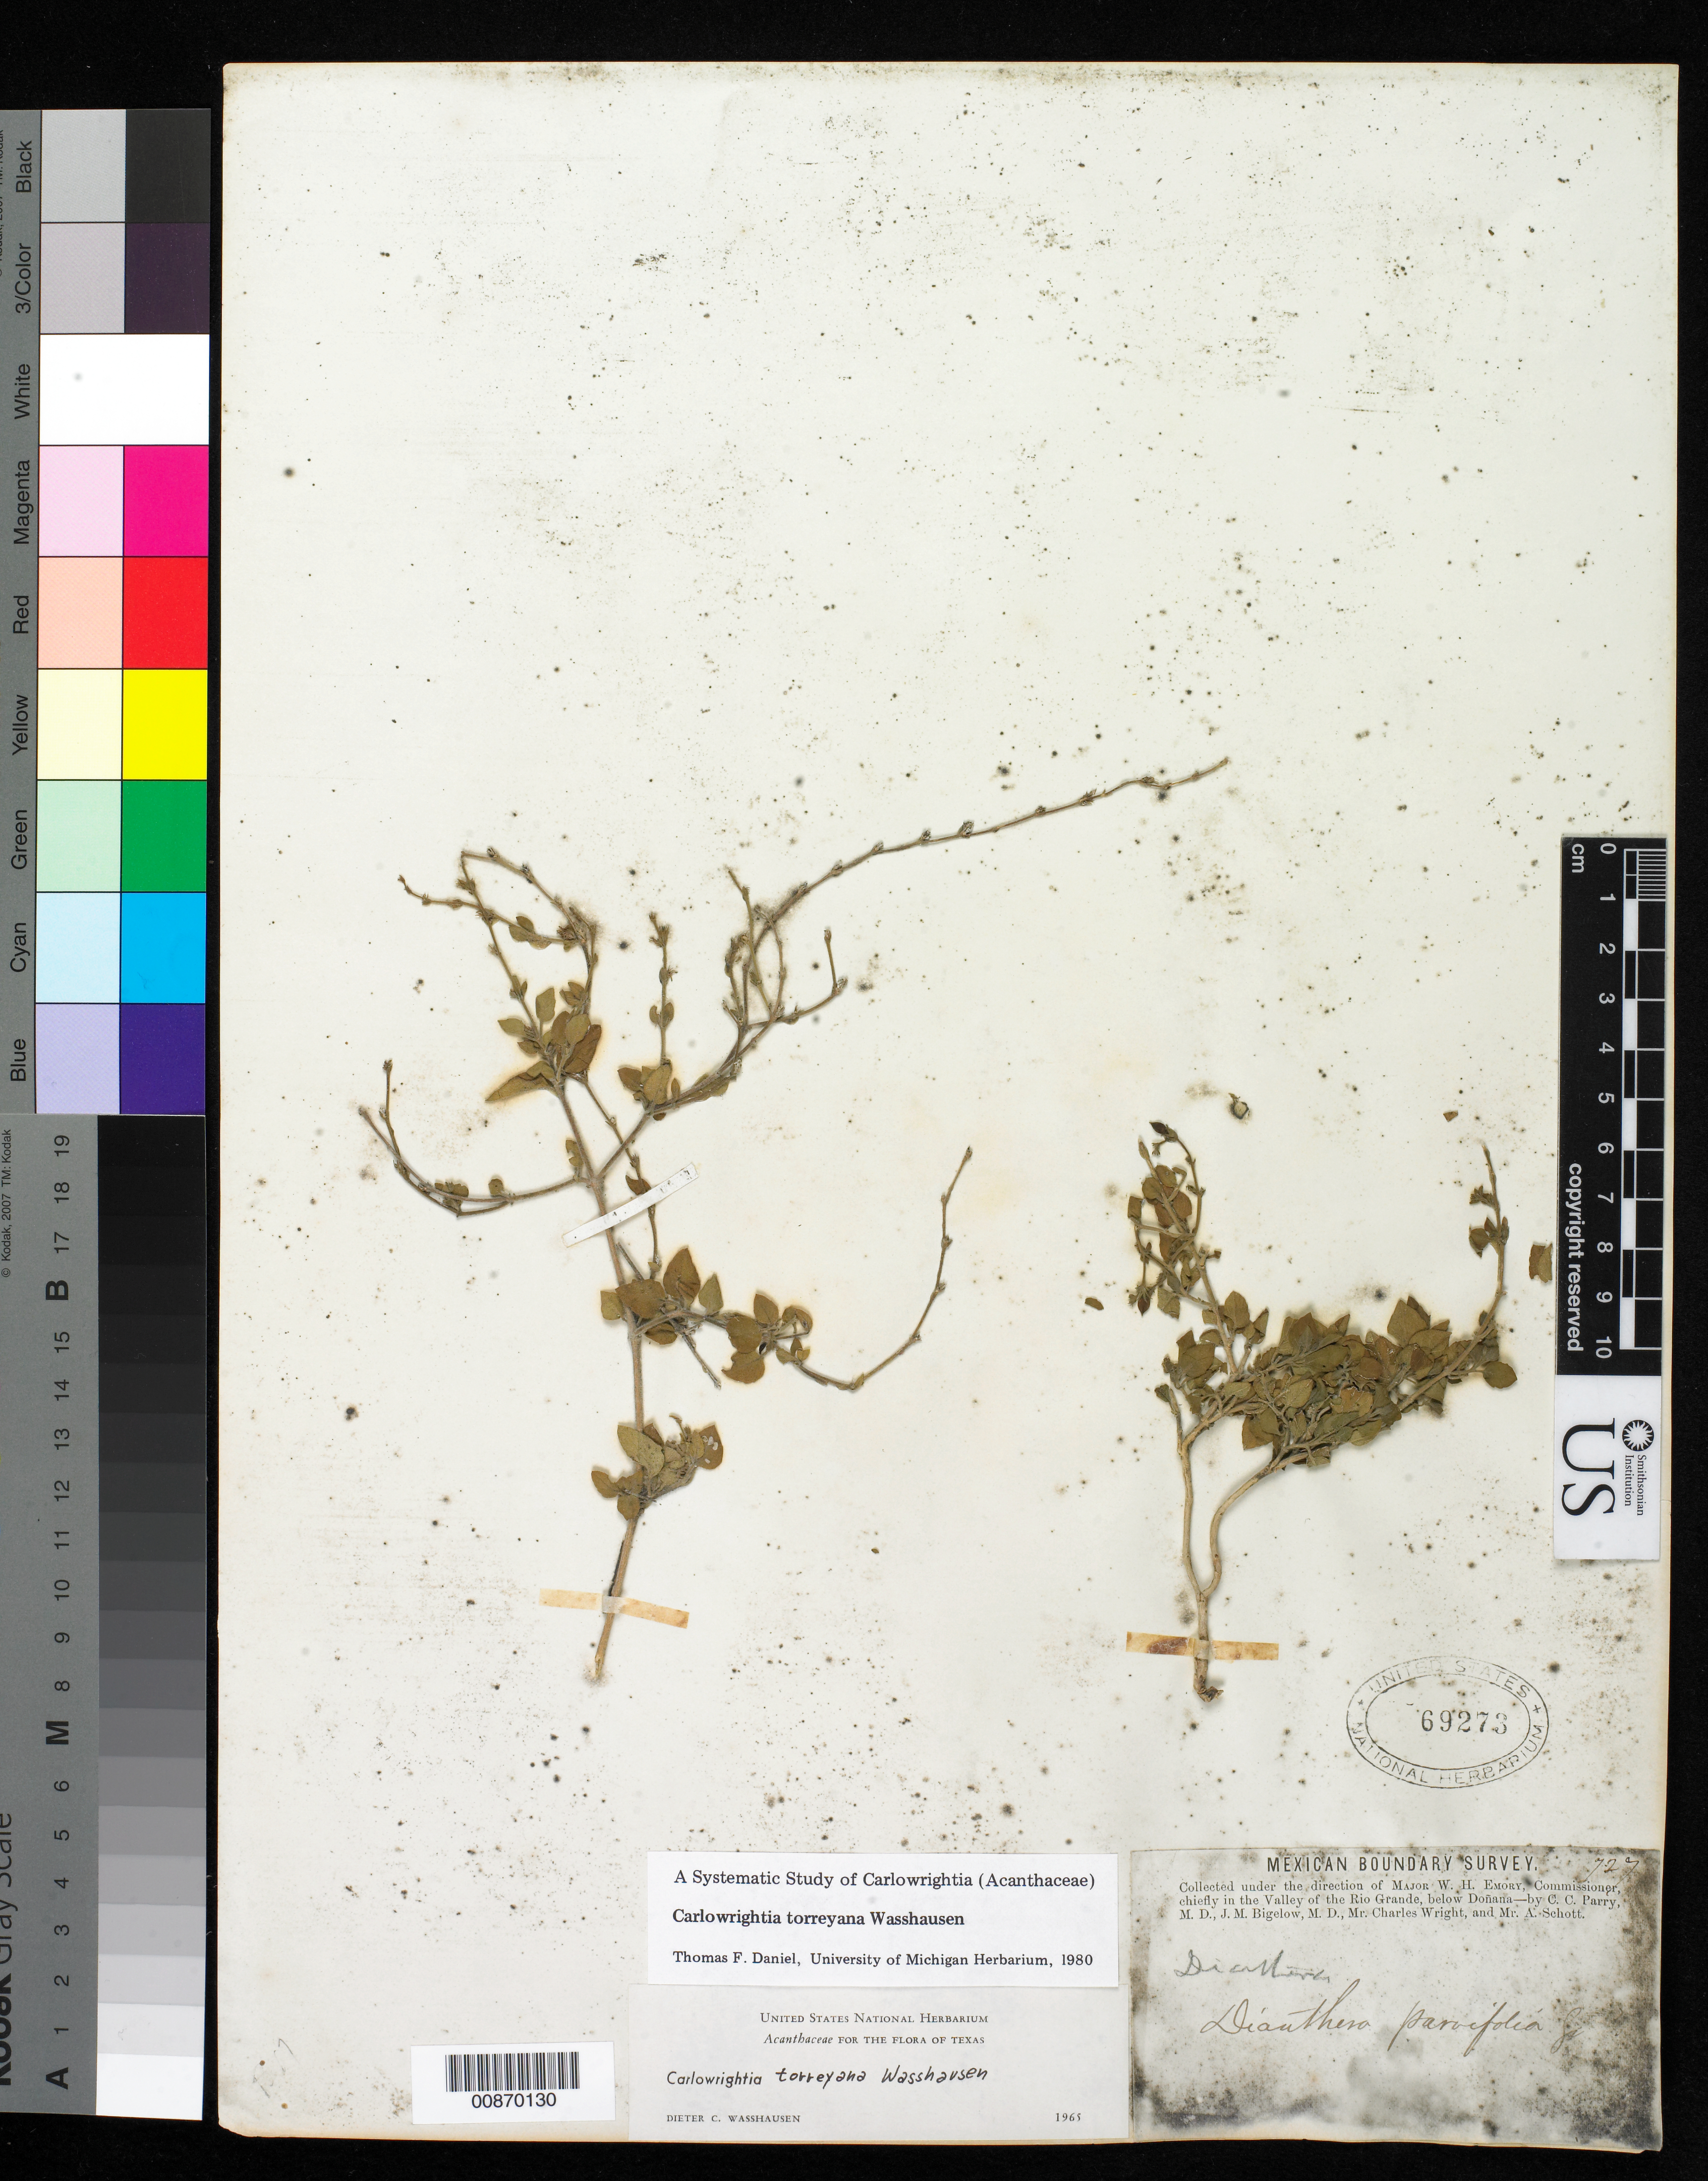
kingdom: Plantae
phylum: Tracheophyta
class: Magnoliopsida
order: Lamiales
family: Acanthaceae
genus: Carlowrightia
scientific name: Carlowrightia torreyana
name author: Wassh.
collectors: C. C. Parry, J. M. Bigelow, C. Wright & A. C. V. Schott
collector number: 727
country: United States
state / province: New Mexico / Texas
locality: Valley of the Rio Grande, below Doñana.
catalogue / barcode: US 69273